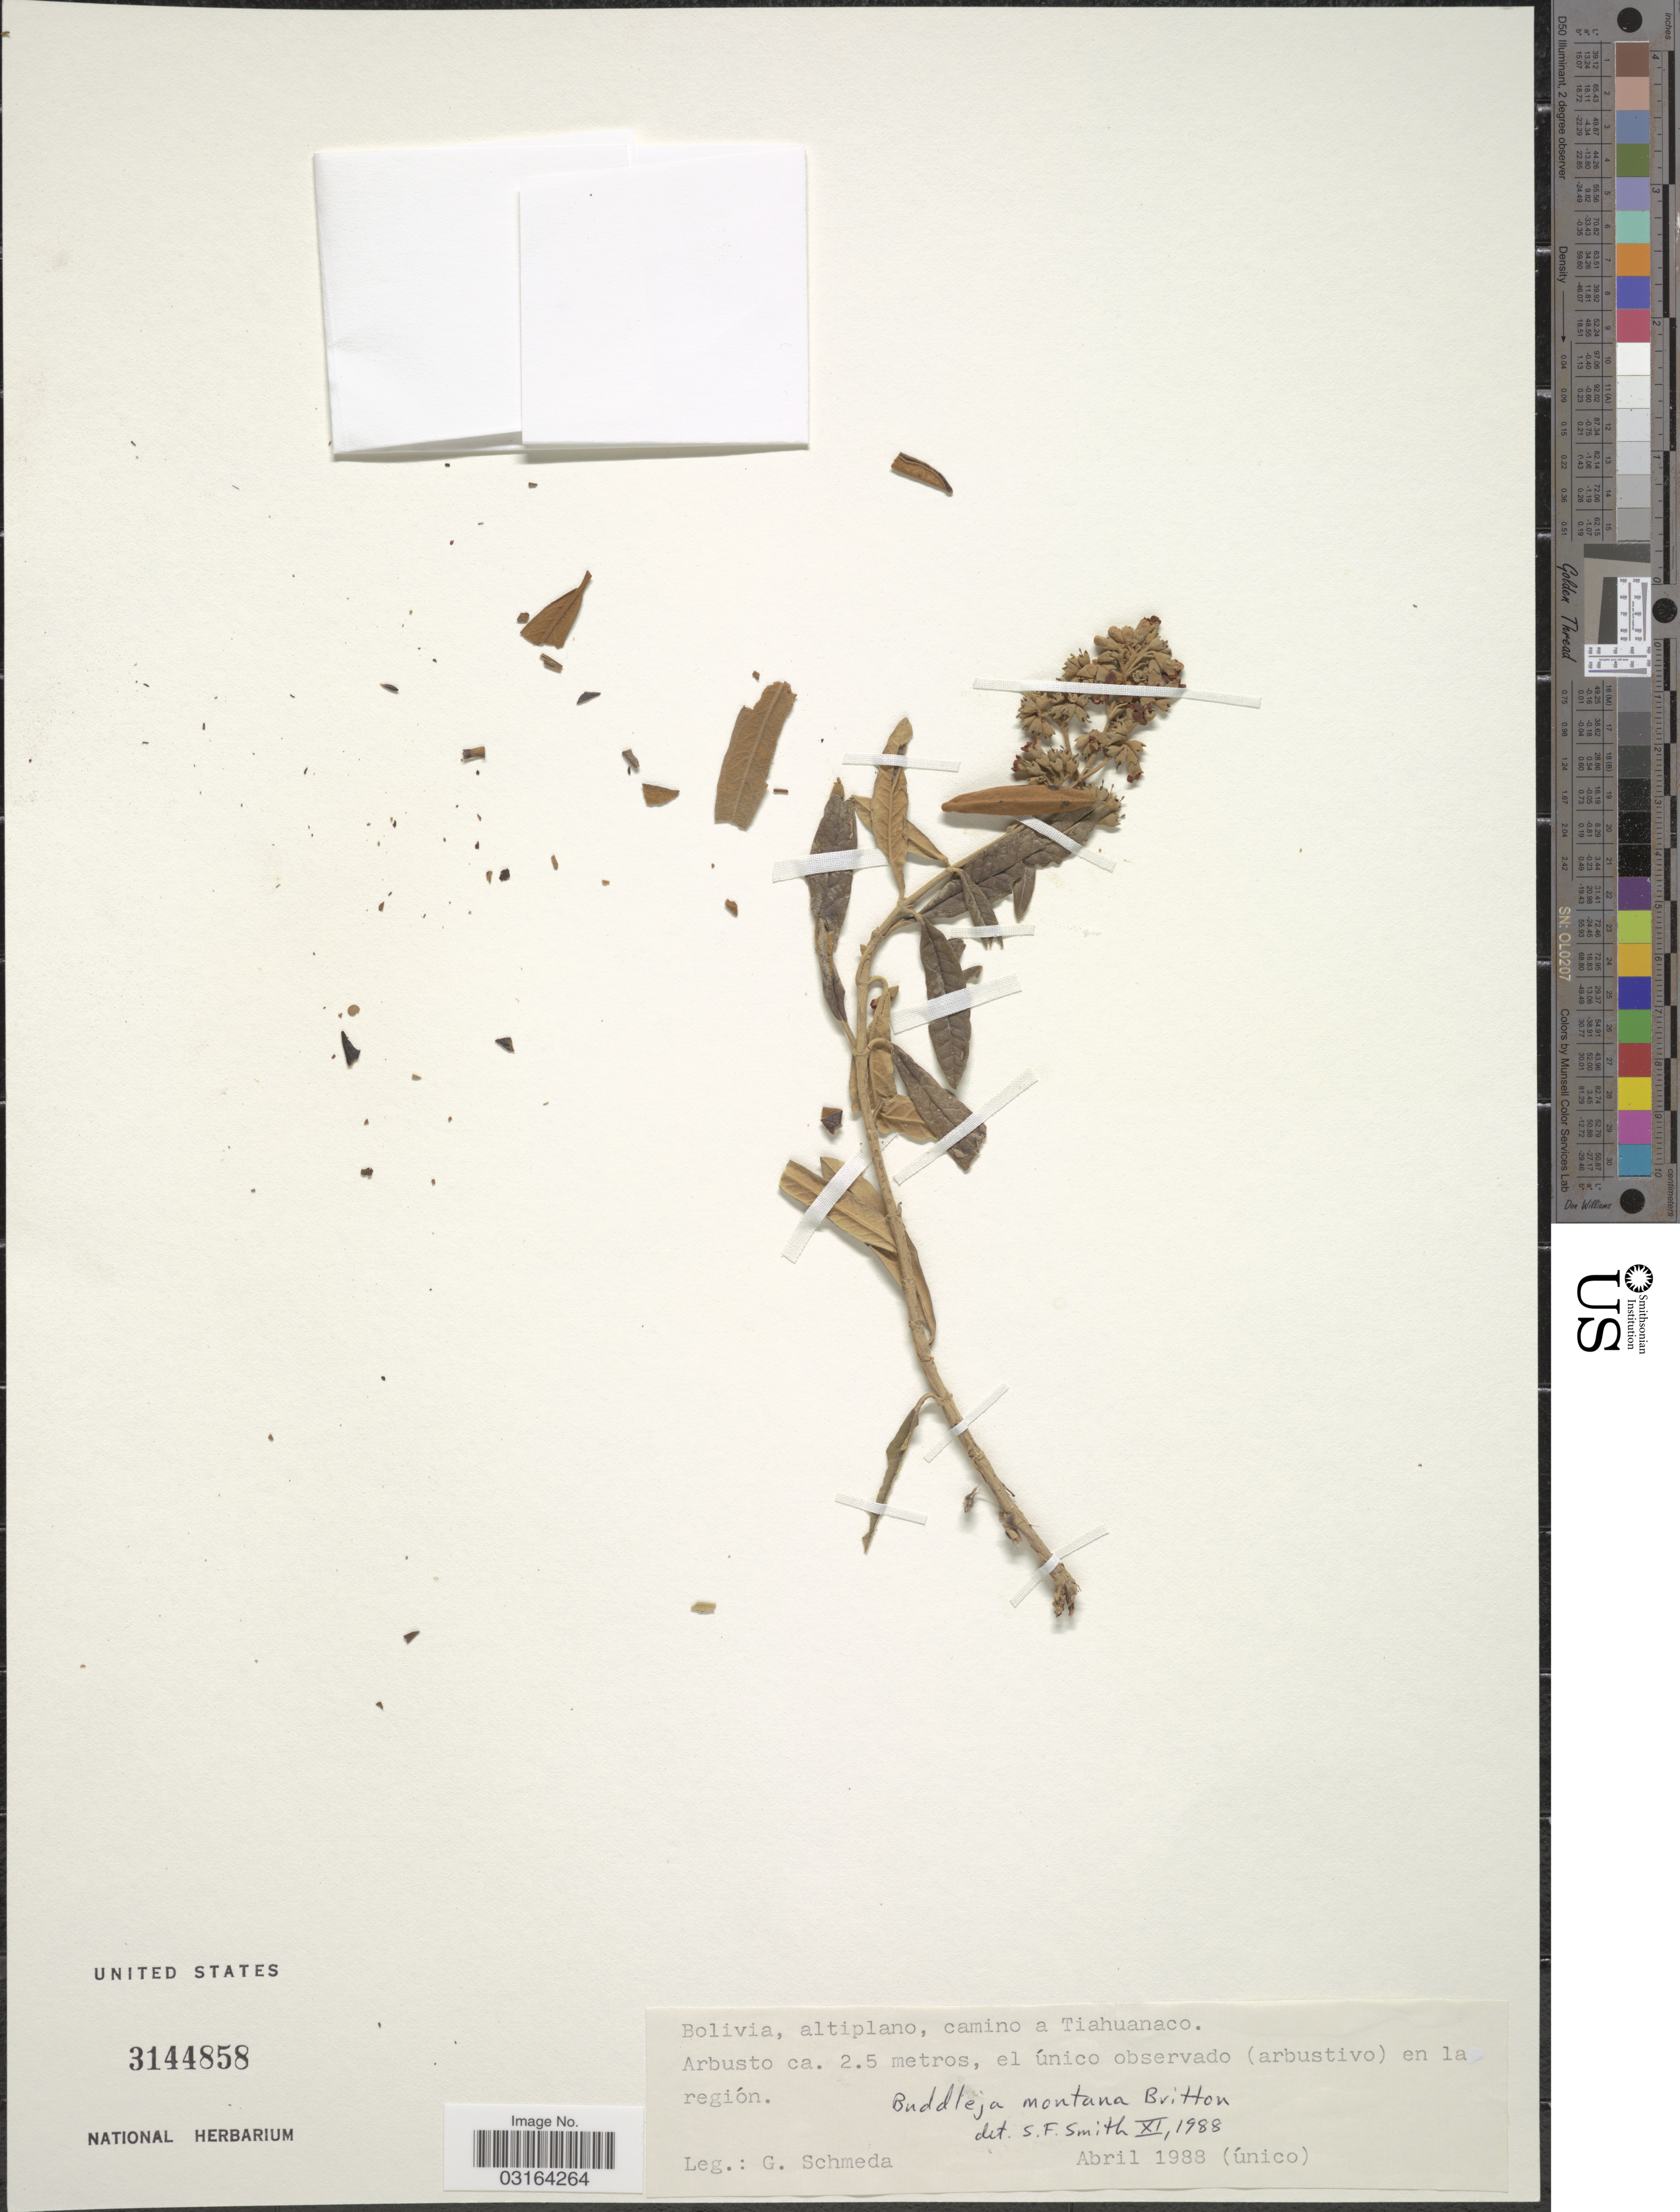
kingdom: Plantae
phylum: Tracheophyta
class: Magnoliopsida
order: Lamiales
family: Scrophulariaceae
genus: Buddleja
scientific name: Buddleja coriacea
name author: Remy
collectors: G. Schmeda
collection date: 1988-04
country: Bolivia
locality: Altiplano, camino a Tiahuanaco.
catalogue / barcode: US 3144858